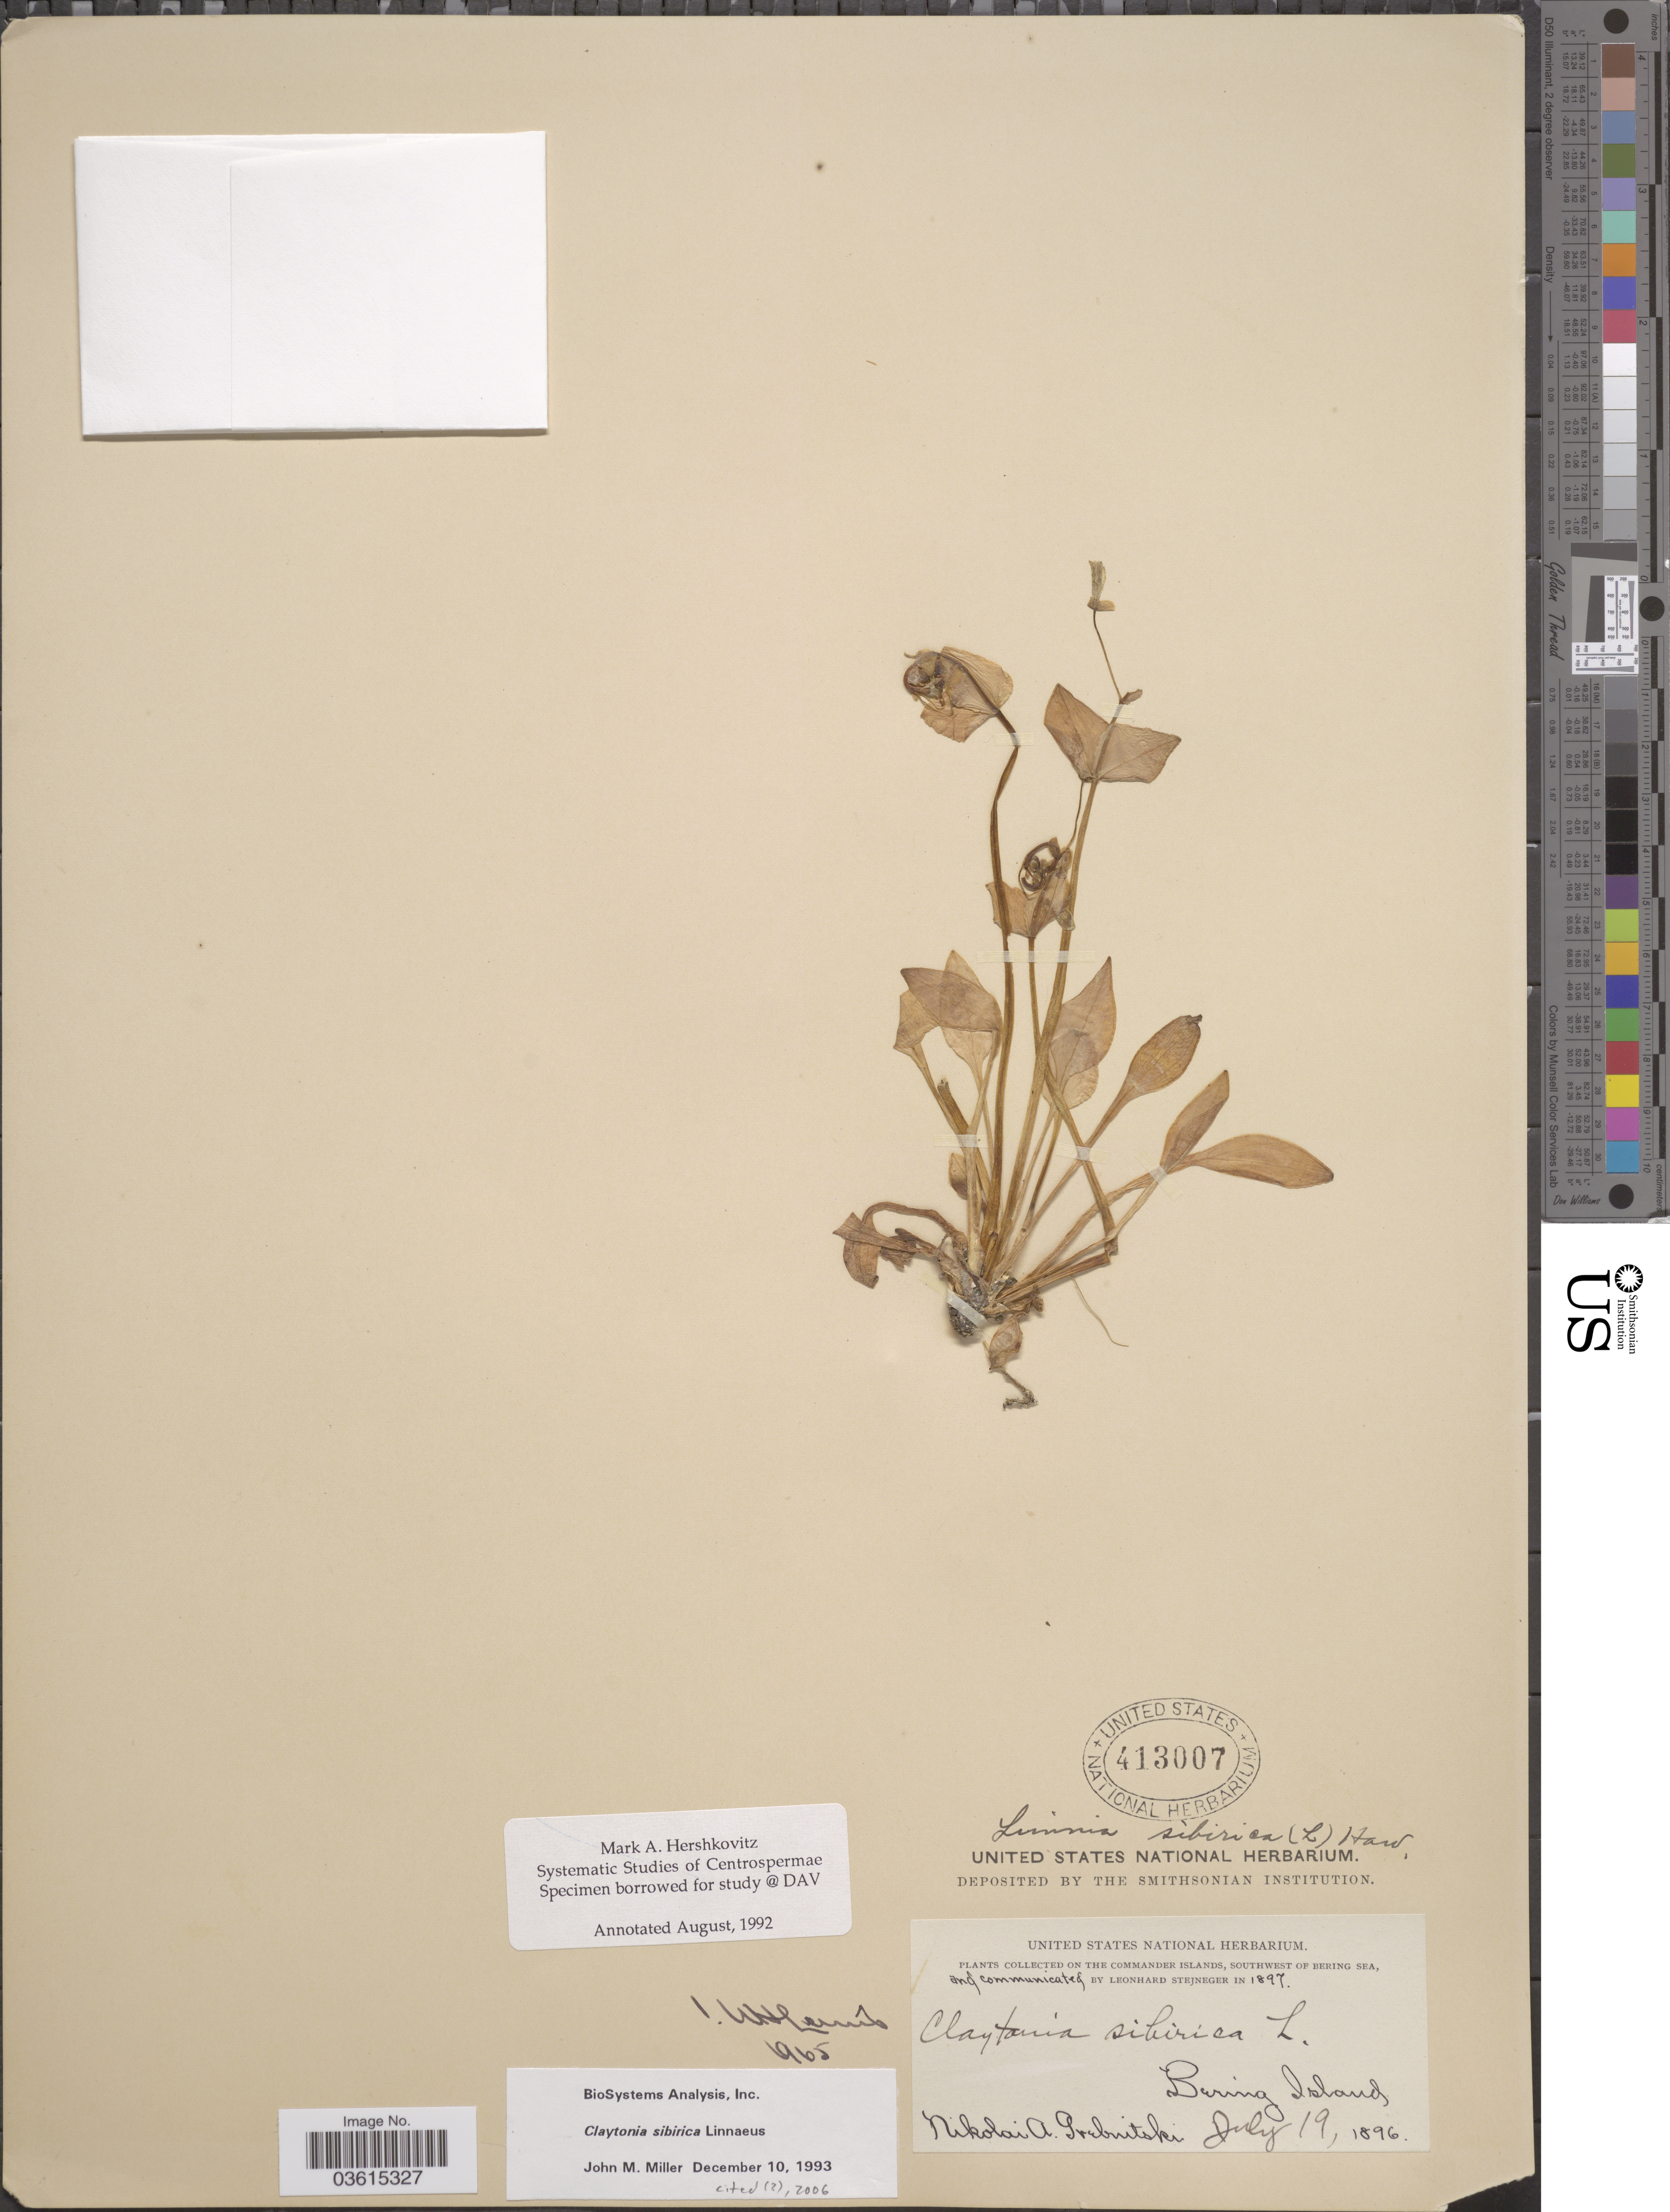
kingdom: Plantae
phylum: Tracheophyta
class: Magnoliopsida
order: Caryophyllales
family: Montiaceae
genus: Claytonia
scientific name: Claytonia sibirica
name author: L.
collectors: N. Grebritski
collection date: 1896-07-19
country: Russian Federation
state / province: Kamchatka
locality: On the Commander Islands, Southwest of Bering Sea. Bering Island.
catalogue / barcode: US 413007